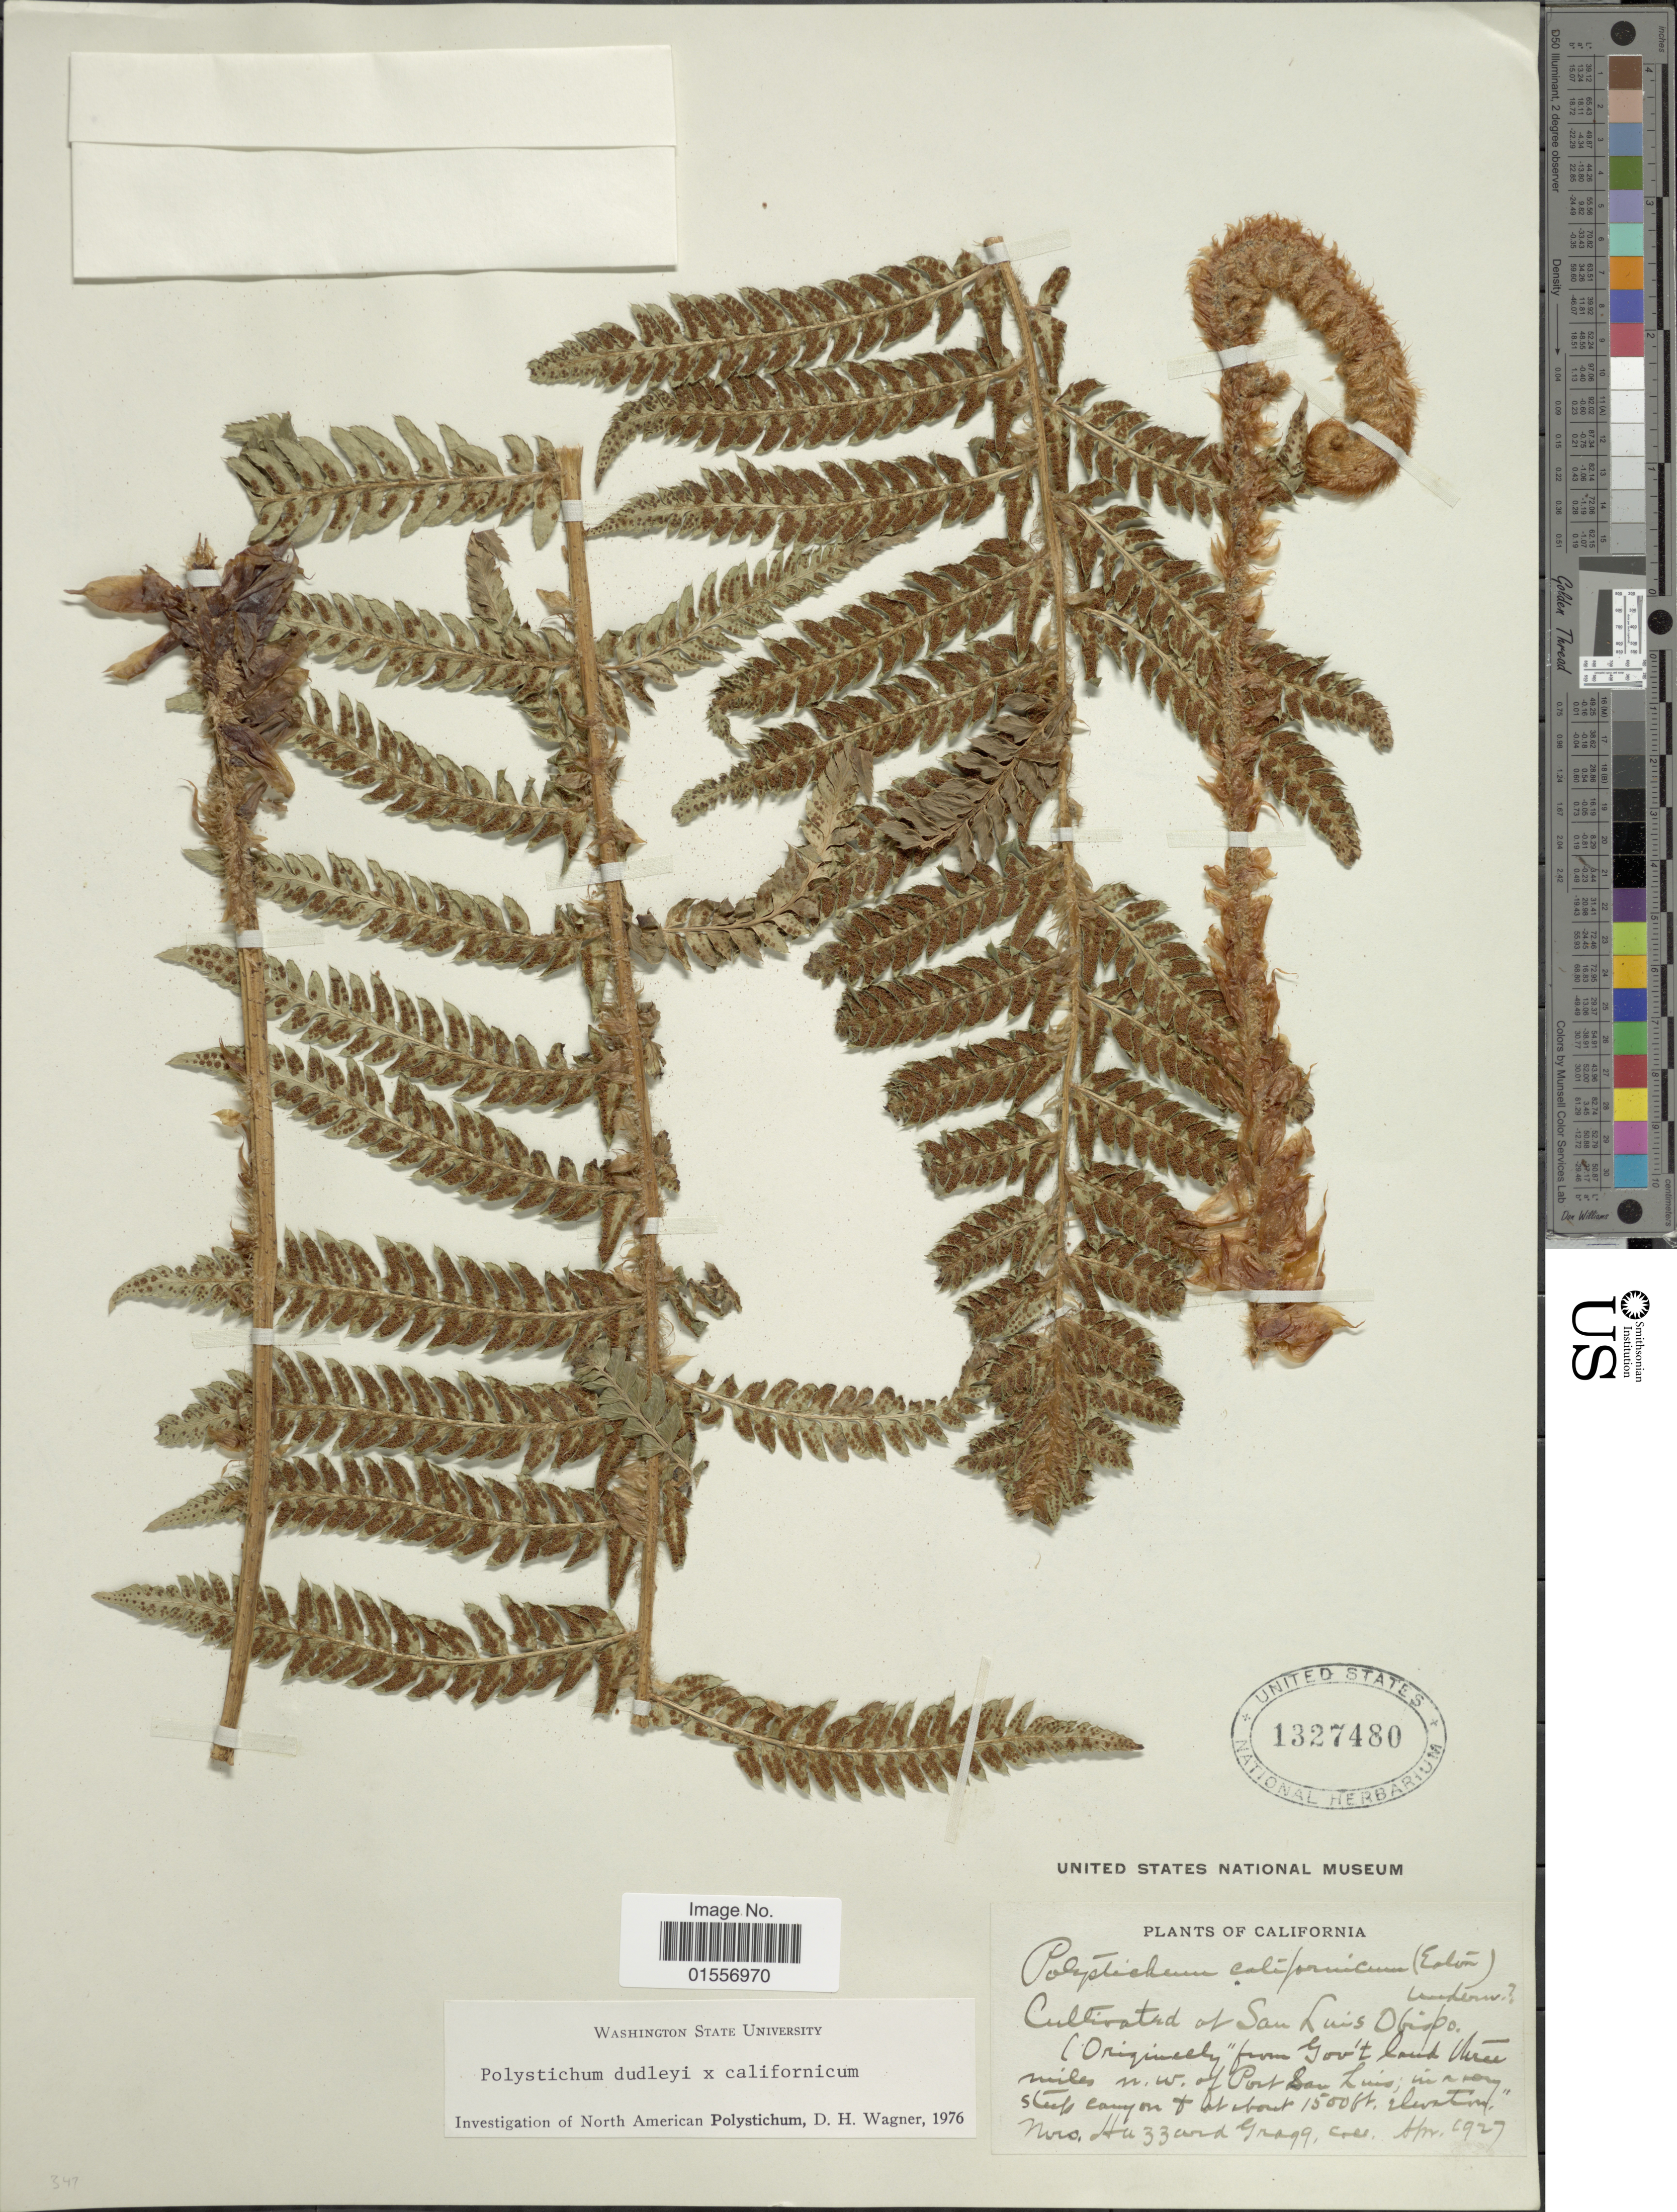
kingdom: Plantae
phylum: Tracheophyta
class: Polypodiopsida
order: Polypodiales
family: Dryopteridaceae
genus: Polystichum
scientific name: Polystichum californicum x P. dudleyi Maxon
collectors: H. Gragg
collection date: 1929-04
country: United States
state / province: California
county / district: San Luis Obispo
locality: San Luis Obispo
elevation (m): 457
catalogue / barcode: US 1327480